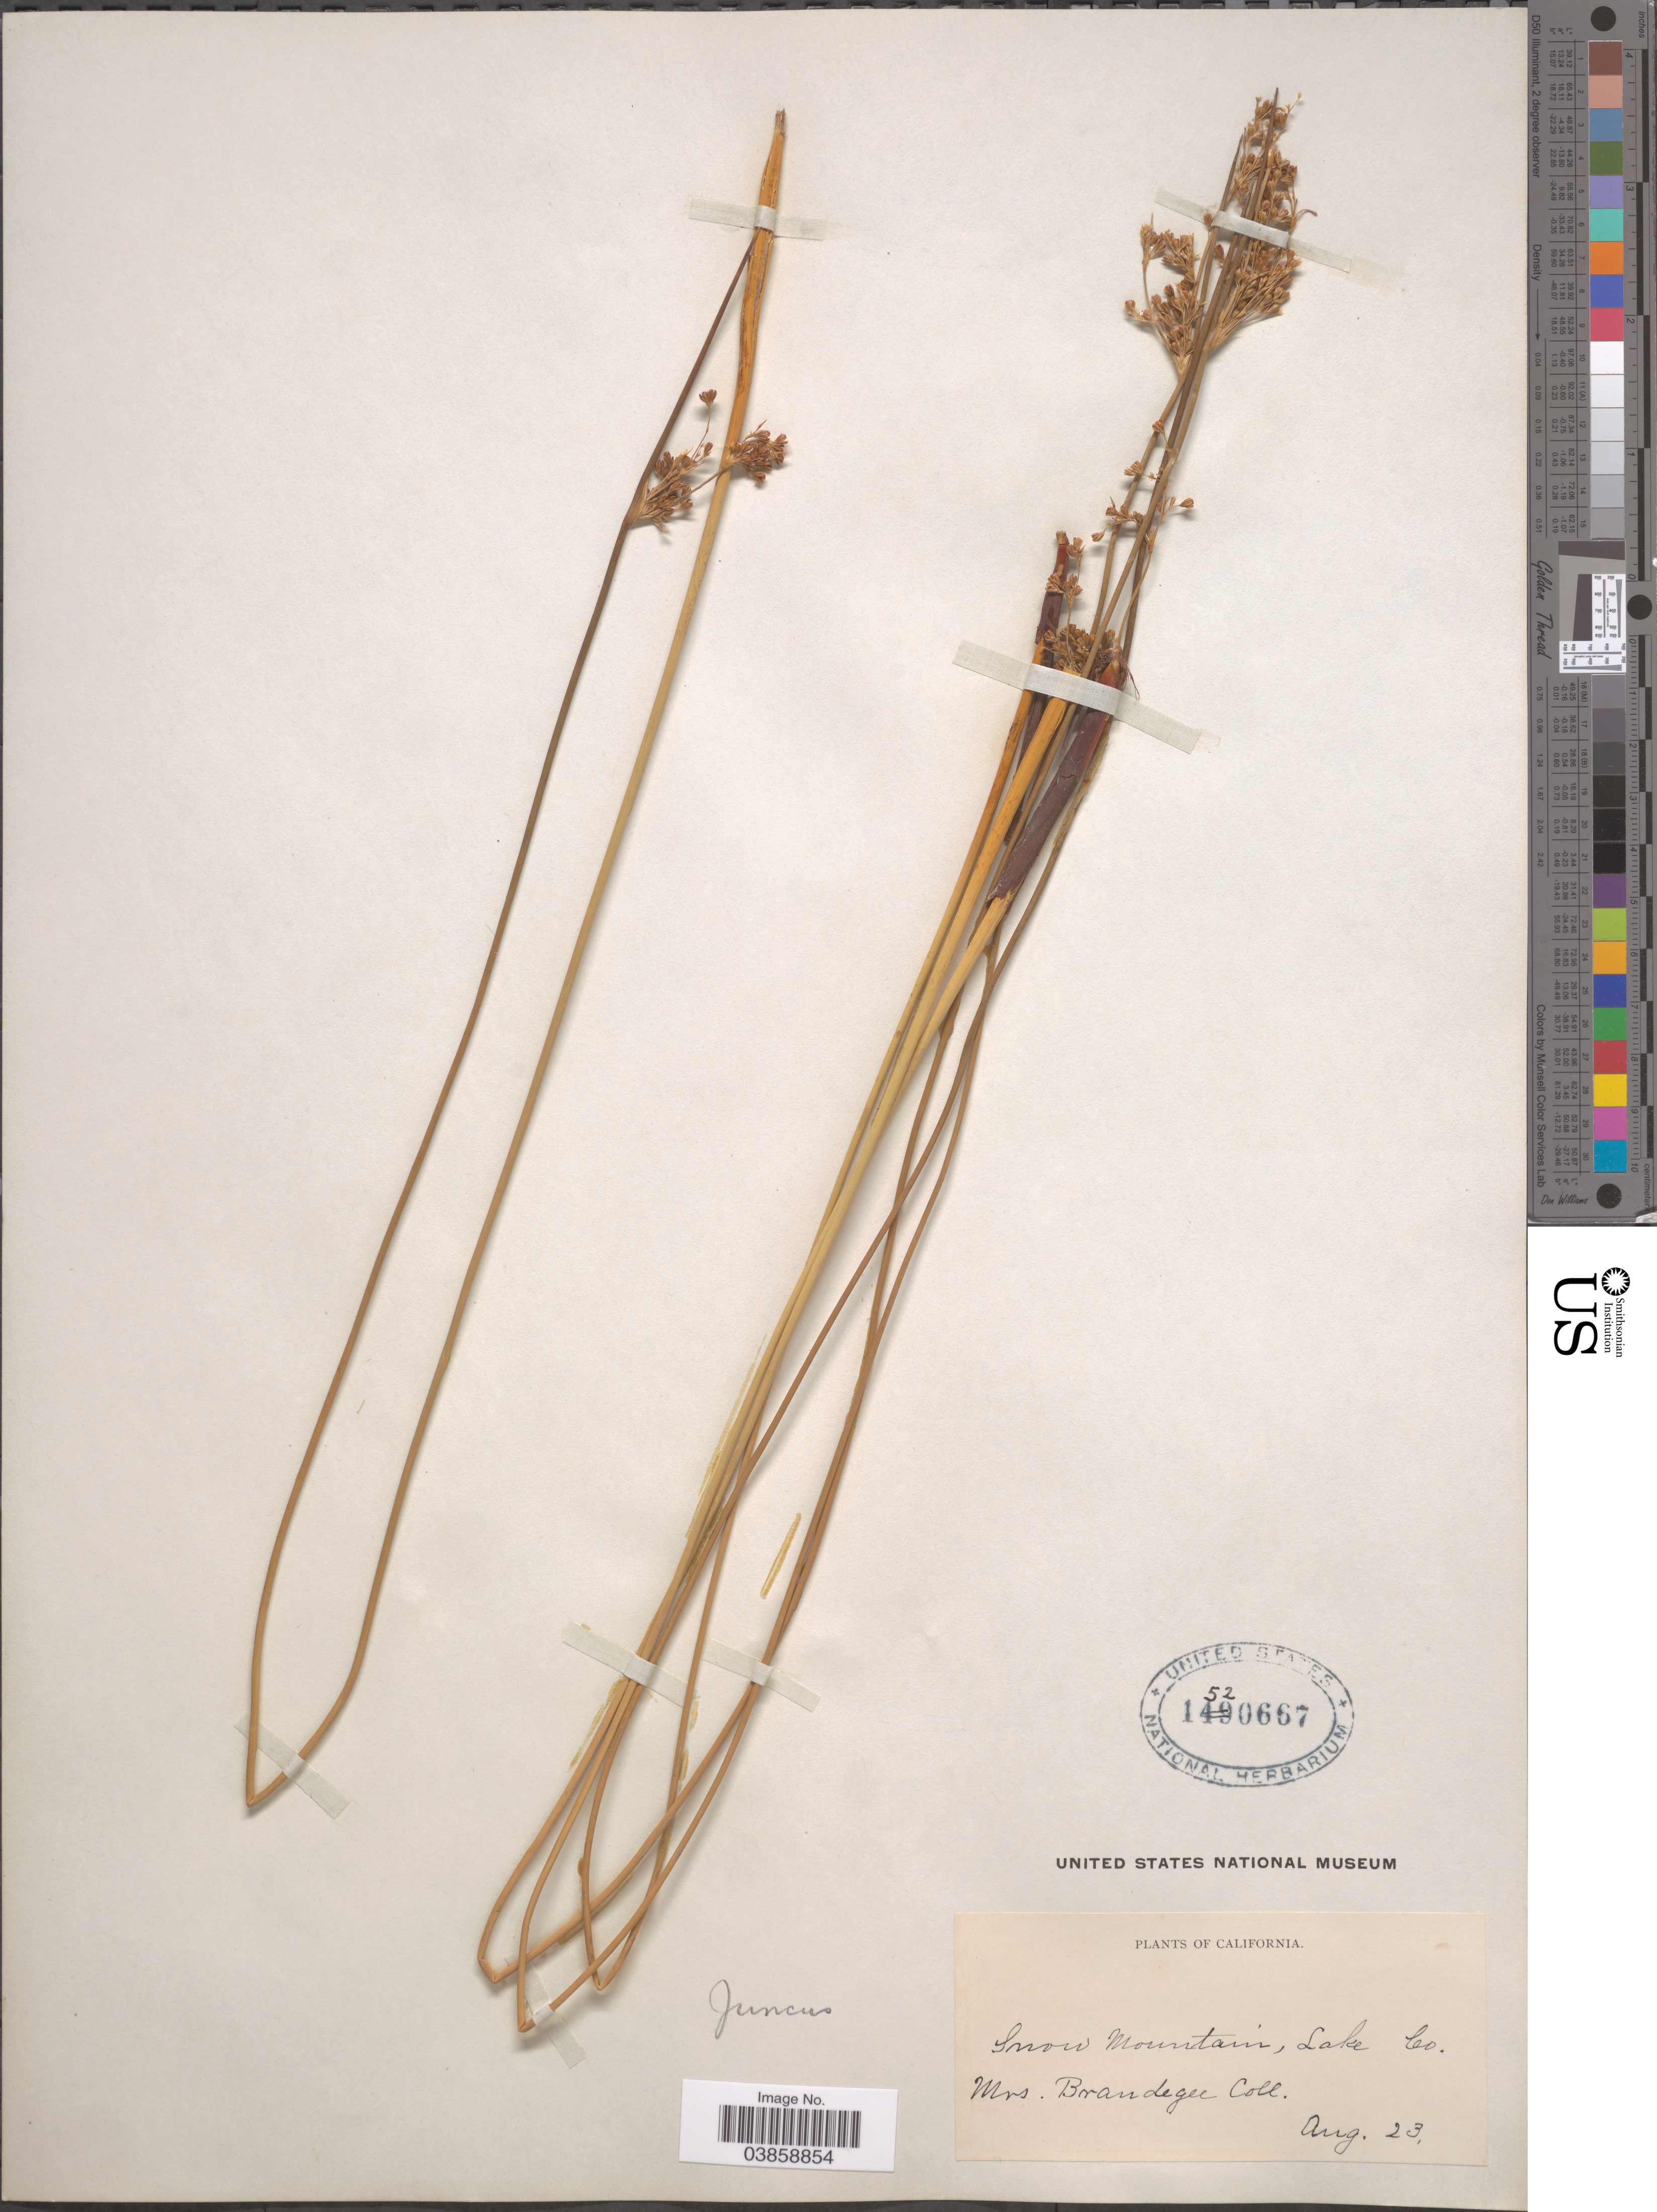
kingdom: Plantae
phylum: Tracheophyta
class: Liliopsida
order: Poales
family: Juncaceae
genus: Juncus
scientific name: Juncus sp.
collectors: M. K. Brandegee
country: United States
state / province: California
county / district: Lake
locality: Snow Mountain, Lake Co.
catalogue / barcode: US 1520667